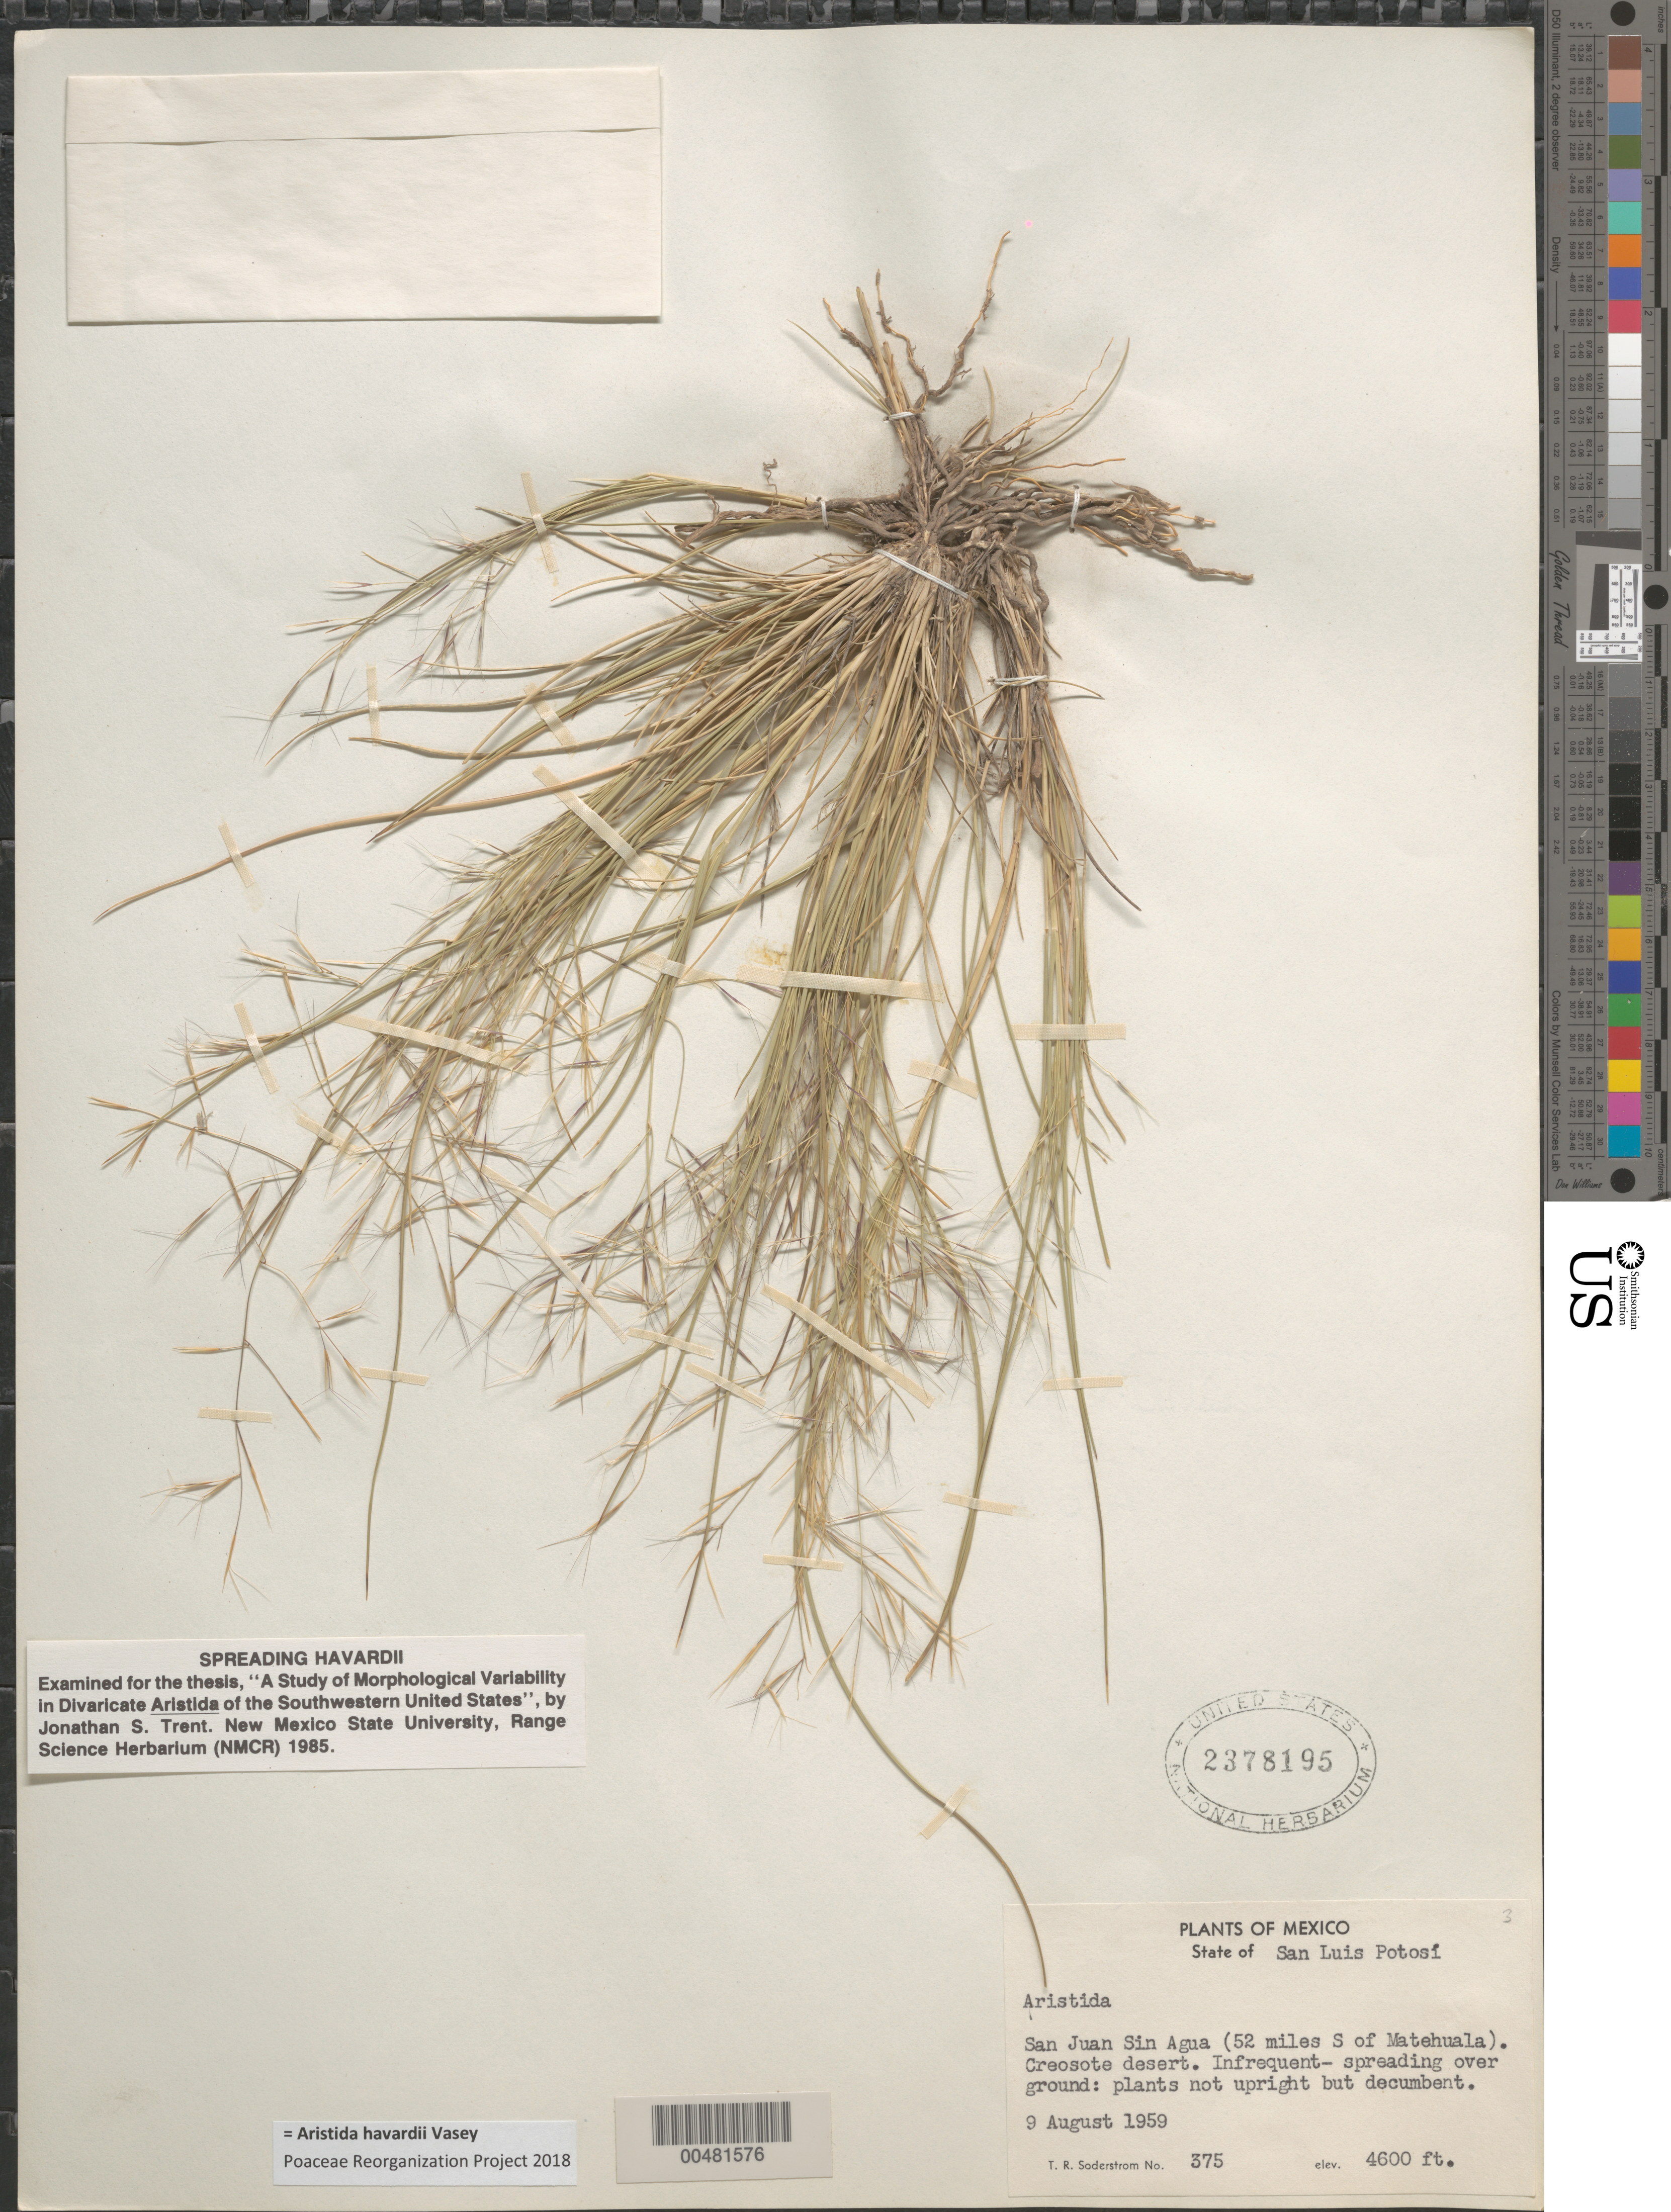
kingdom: Plantae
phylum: Tracheophyta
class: Liliopsida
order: Poales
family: Poaceae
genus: Aristida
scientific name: Aristida havardii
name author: Vasey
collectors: T. R. Soderstrom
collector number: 375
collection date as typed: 9 Aug 1959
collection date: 1959-08-09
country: Mexico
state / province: San Luis Potosi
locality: San Juan Sin Agua (52 mi S of Matehuala)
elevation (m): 1402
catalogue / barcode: US 2378195